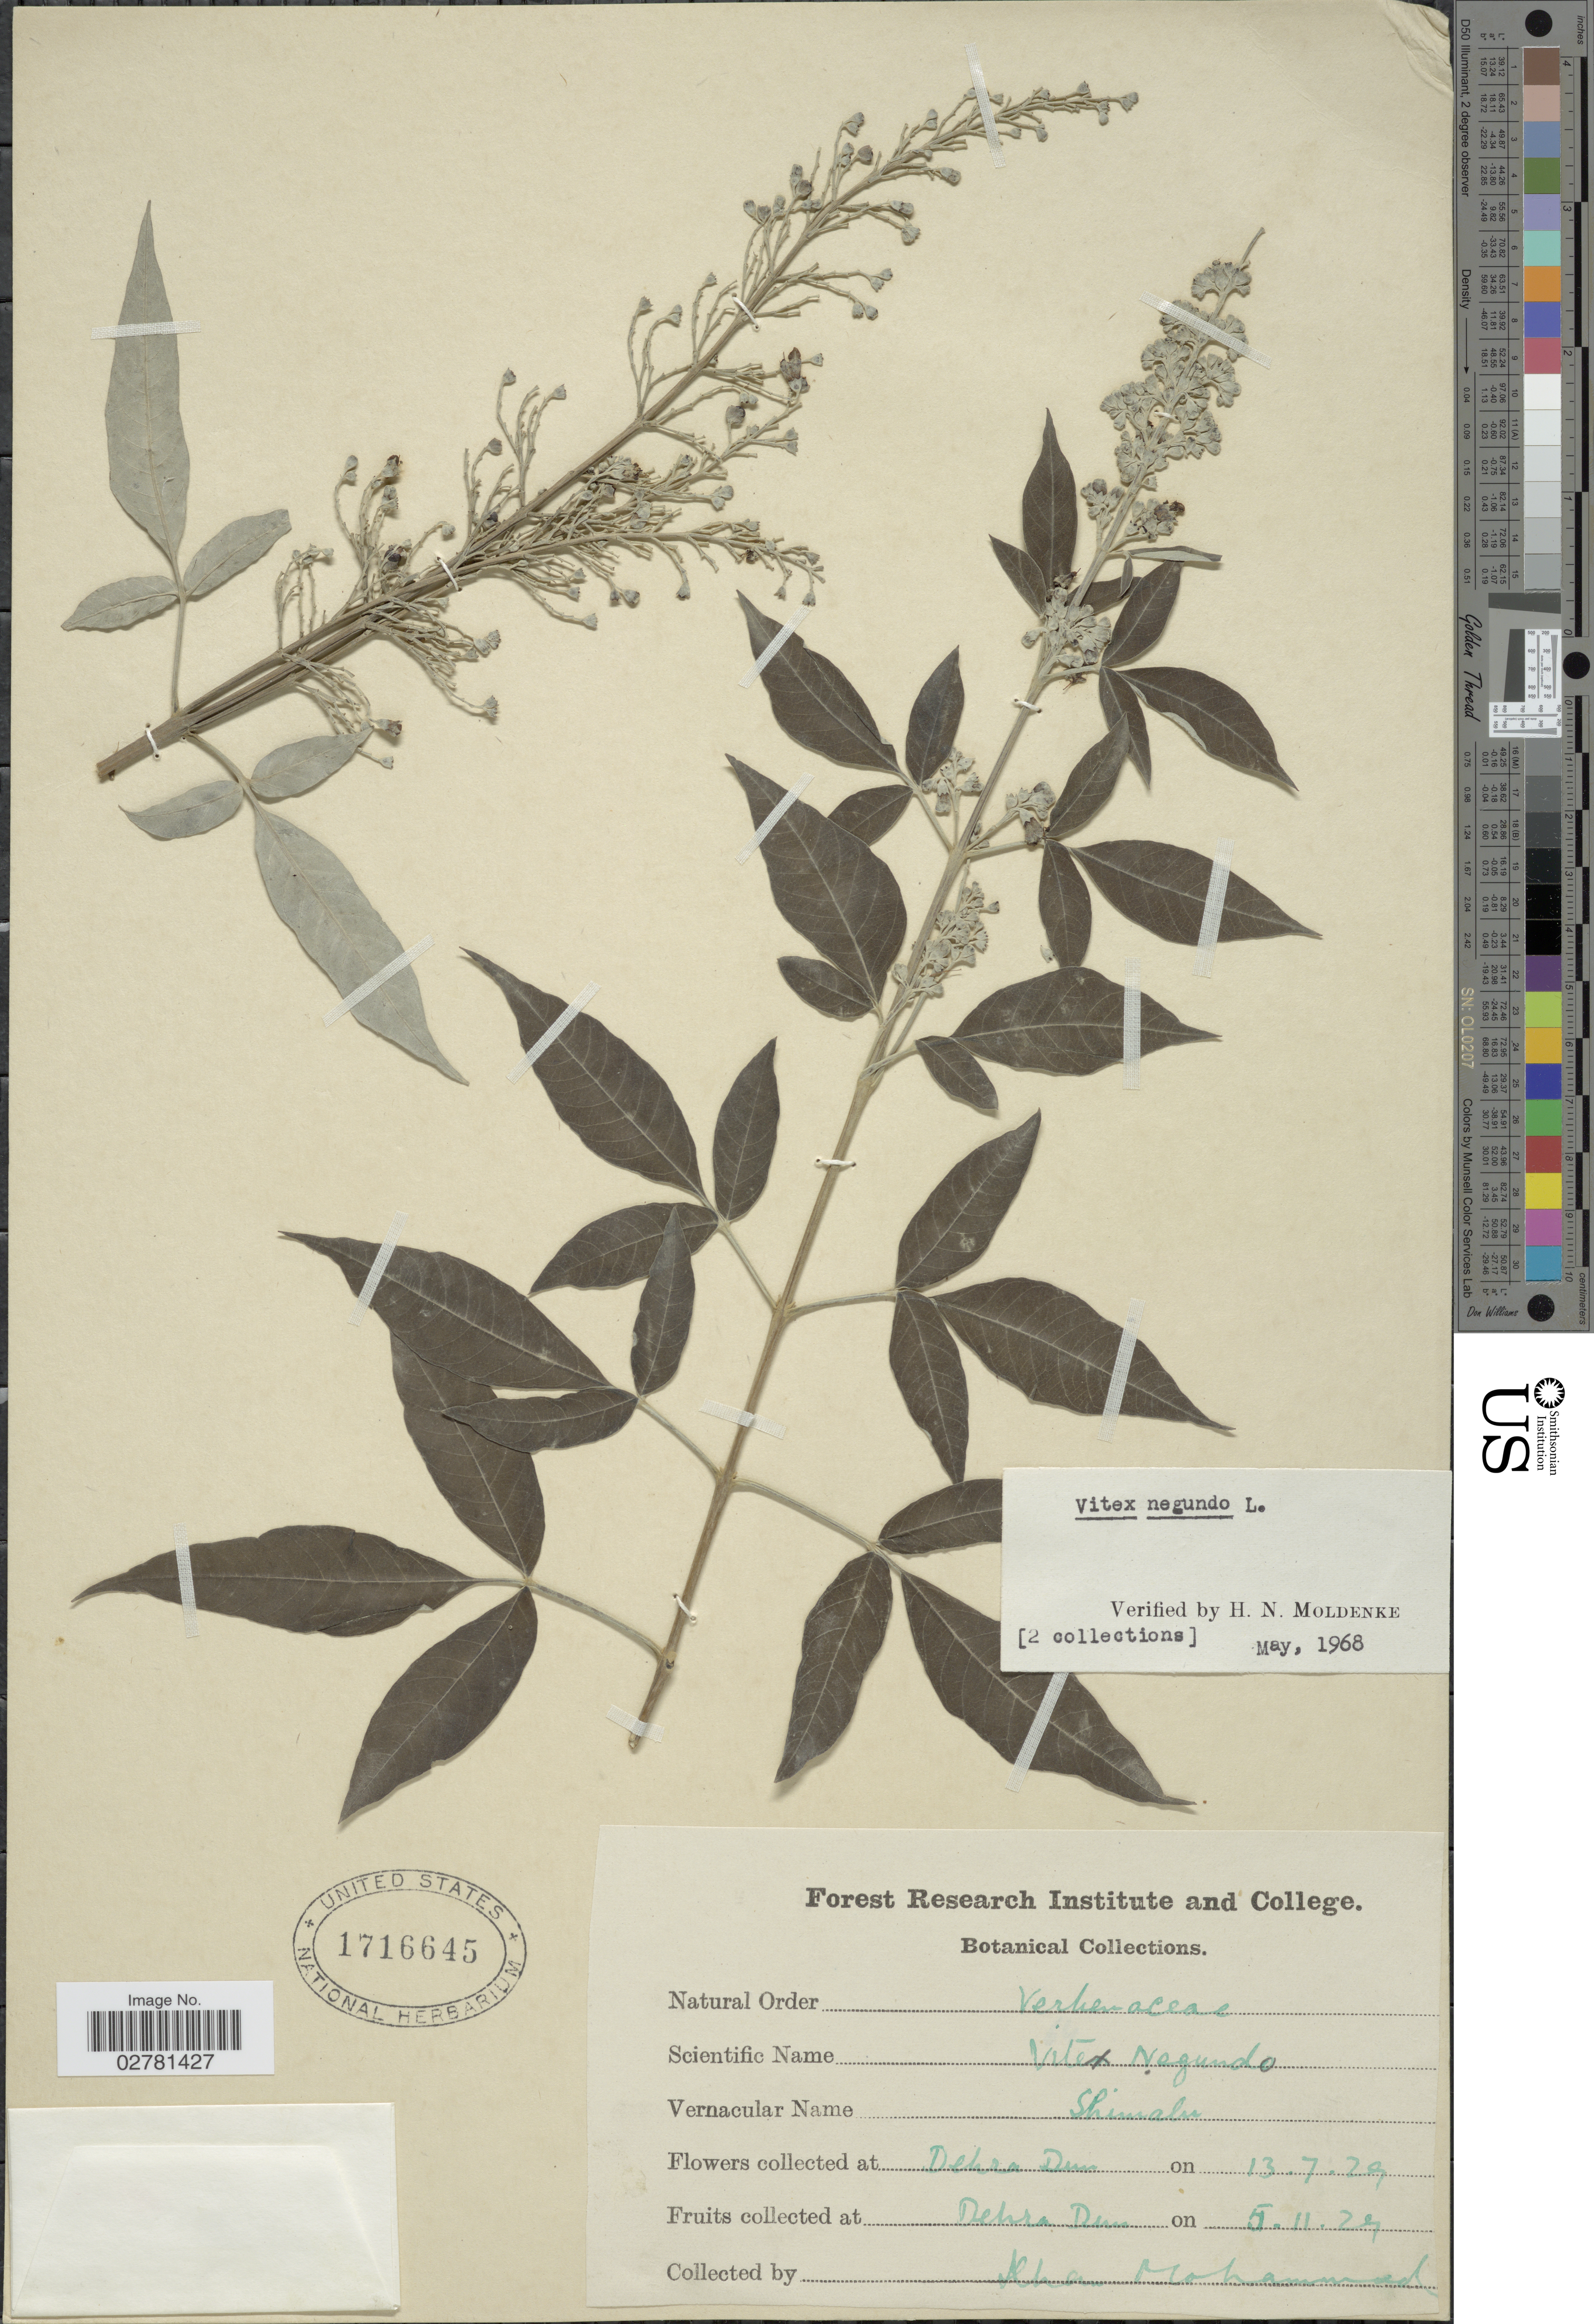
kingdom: Plantae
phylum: Tracheophyta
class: Magnoliopsida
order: Lamiales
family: Lamiaceae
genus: Vitex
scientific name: Vitex negundo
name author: L.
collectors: A. Mohammed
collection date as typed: Transcribed d/m/y: 13/7/29 to 5/11/29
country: India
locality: Dehra Dun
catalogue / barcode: US 1716645